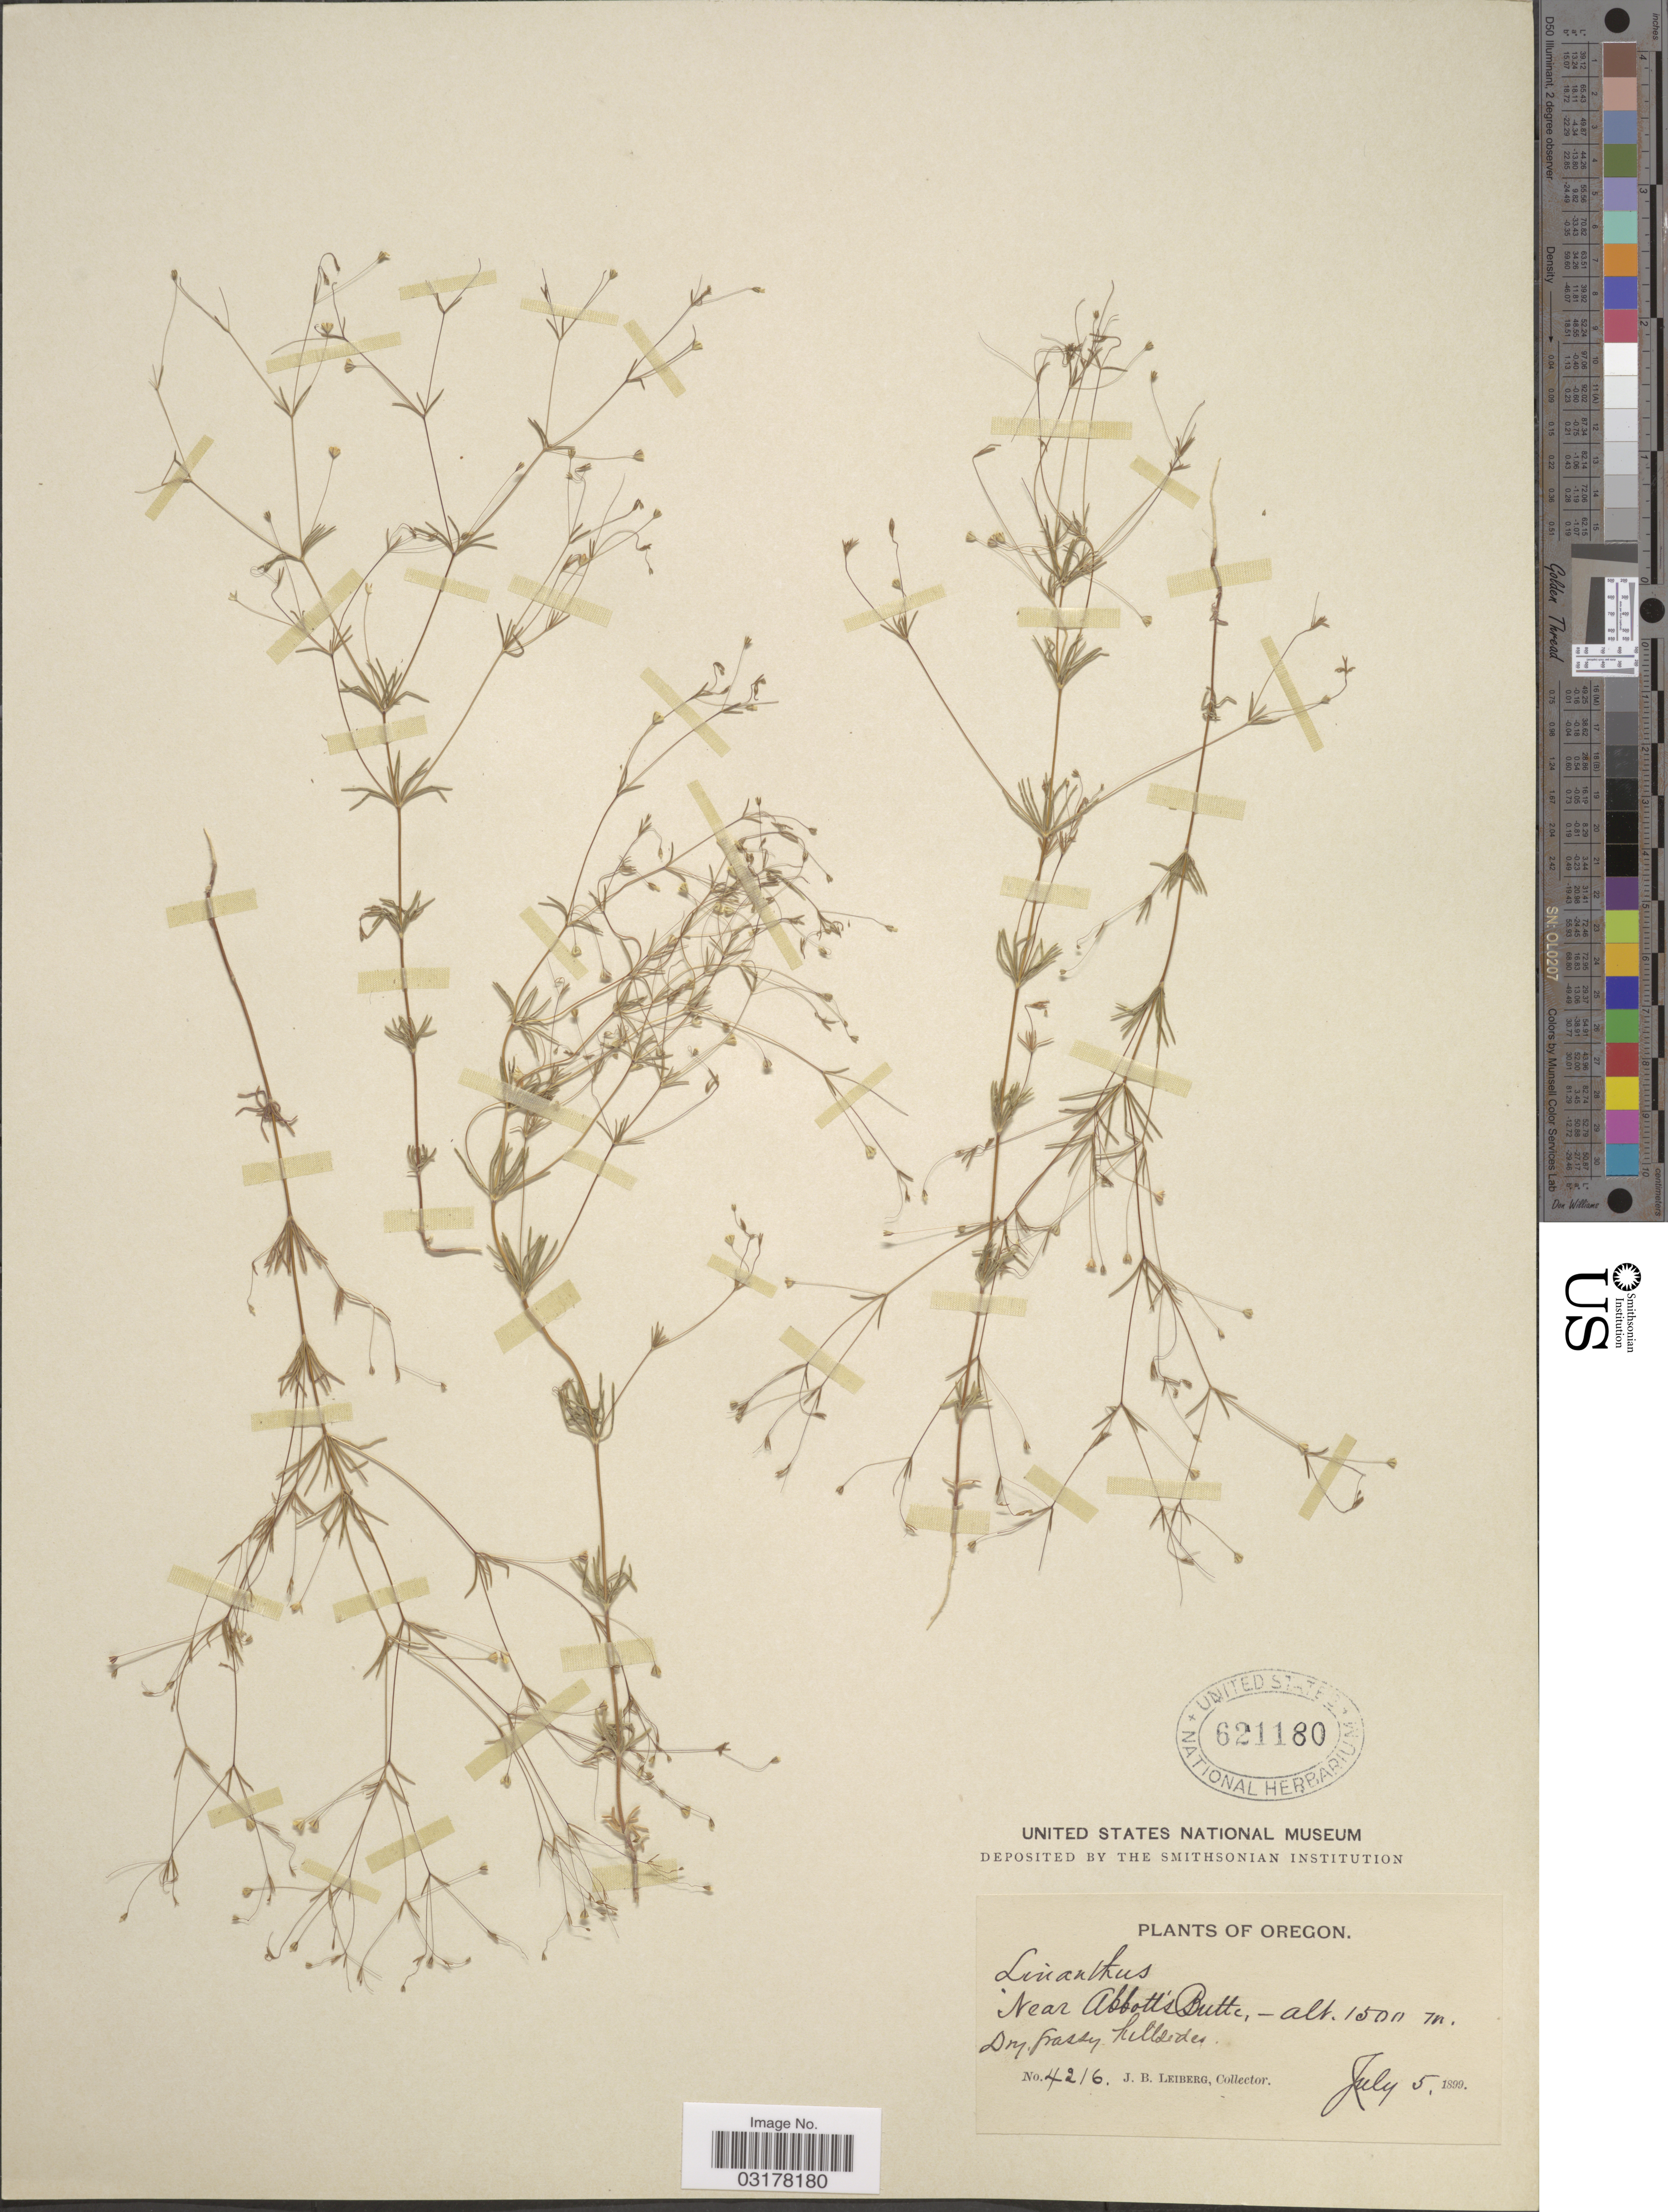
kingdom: Plantae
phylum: Tracheophyta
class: Magnoliopsida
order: Ericales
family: Polemoniaceae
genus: Leptosiphon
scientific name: Leptosiphon harknessii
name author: (Curran) J.M. Porter & L.A. Johnson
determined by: Strong, Mark T., (BOT), Smithsonian Institution - National Museum of Natural History (UNITED STATES)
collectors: J. B. Leiberg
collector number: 4216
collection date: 1899-07-05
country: United States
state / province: Oregon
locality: Near Abbott's Butte.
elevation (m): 1500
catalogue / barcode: US 621180